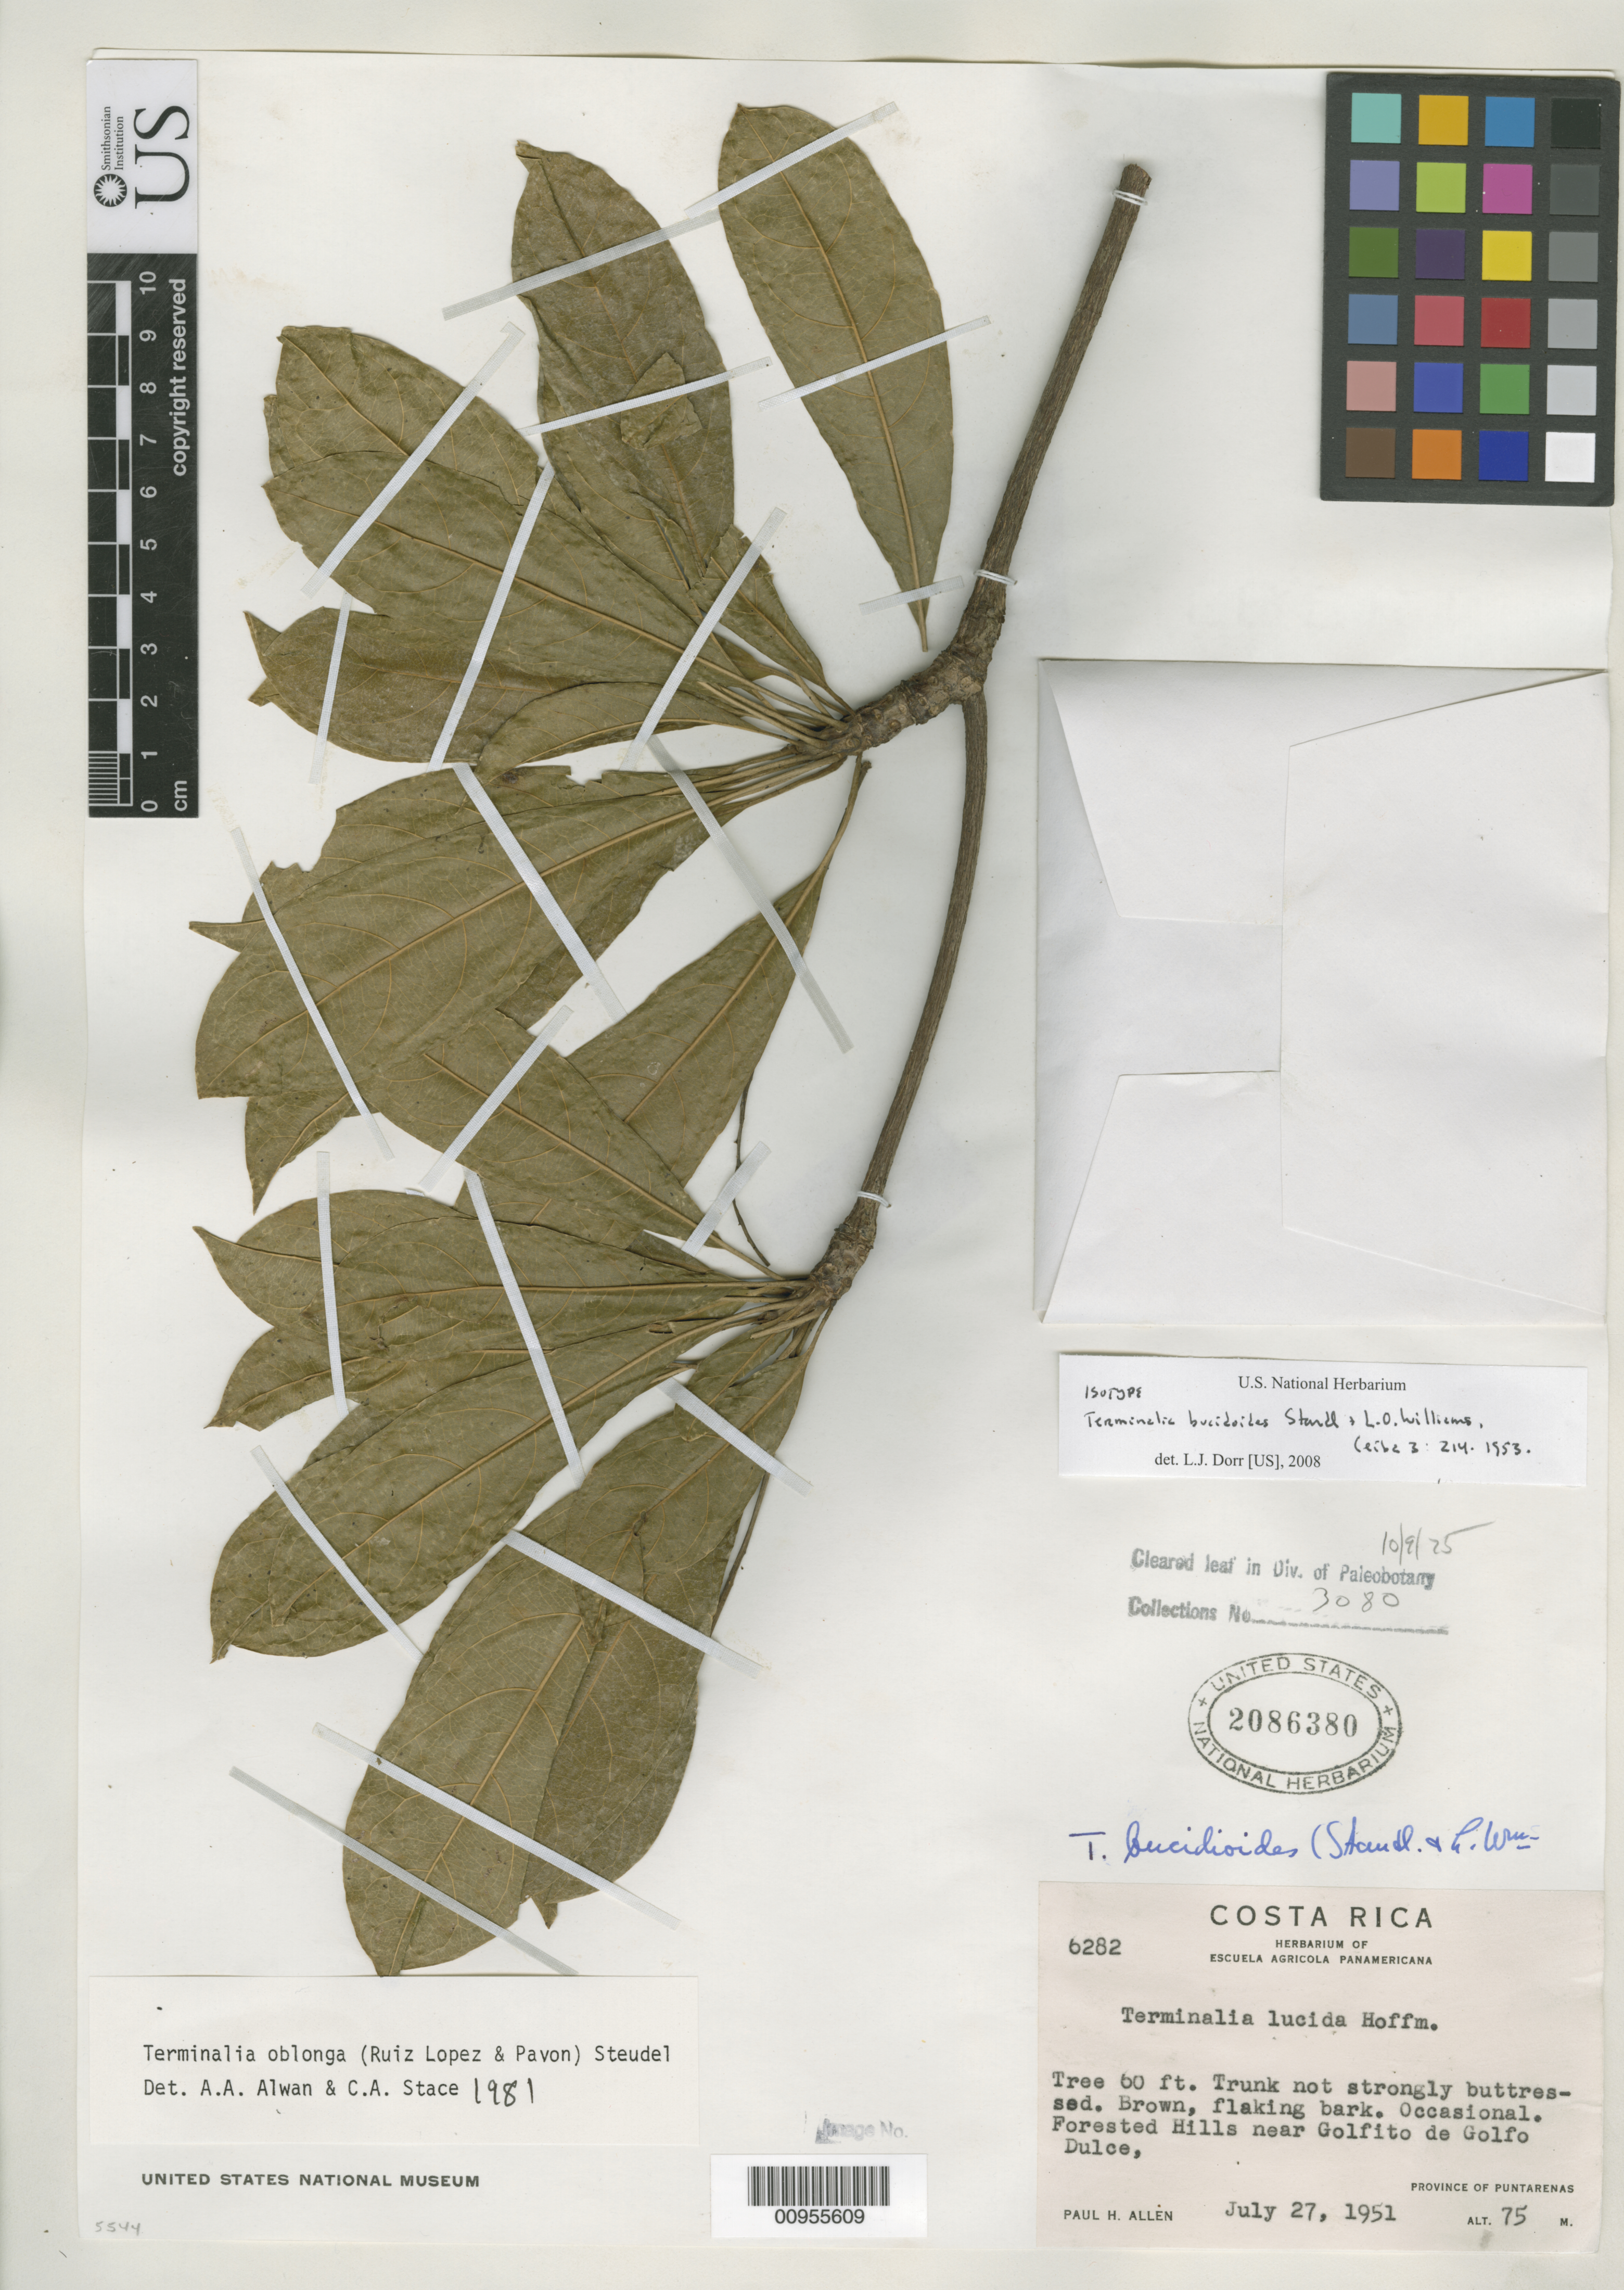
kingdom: Plantae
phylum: Tracheophyta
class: Magnoliopsida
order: Myrtales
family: Combretaceae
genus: Terminalia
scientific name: Terminalia bucidoides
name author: Standl. & L.O. Williams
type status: Isotype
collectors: P. H. Allen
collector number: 6282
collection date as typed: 27 Jul 1951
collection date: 1951-07-27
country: Costa Rica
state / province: Puntarenas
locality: Forested hills near Golfito de Golfo Dulce.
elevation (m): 75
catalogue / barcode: US 2086380